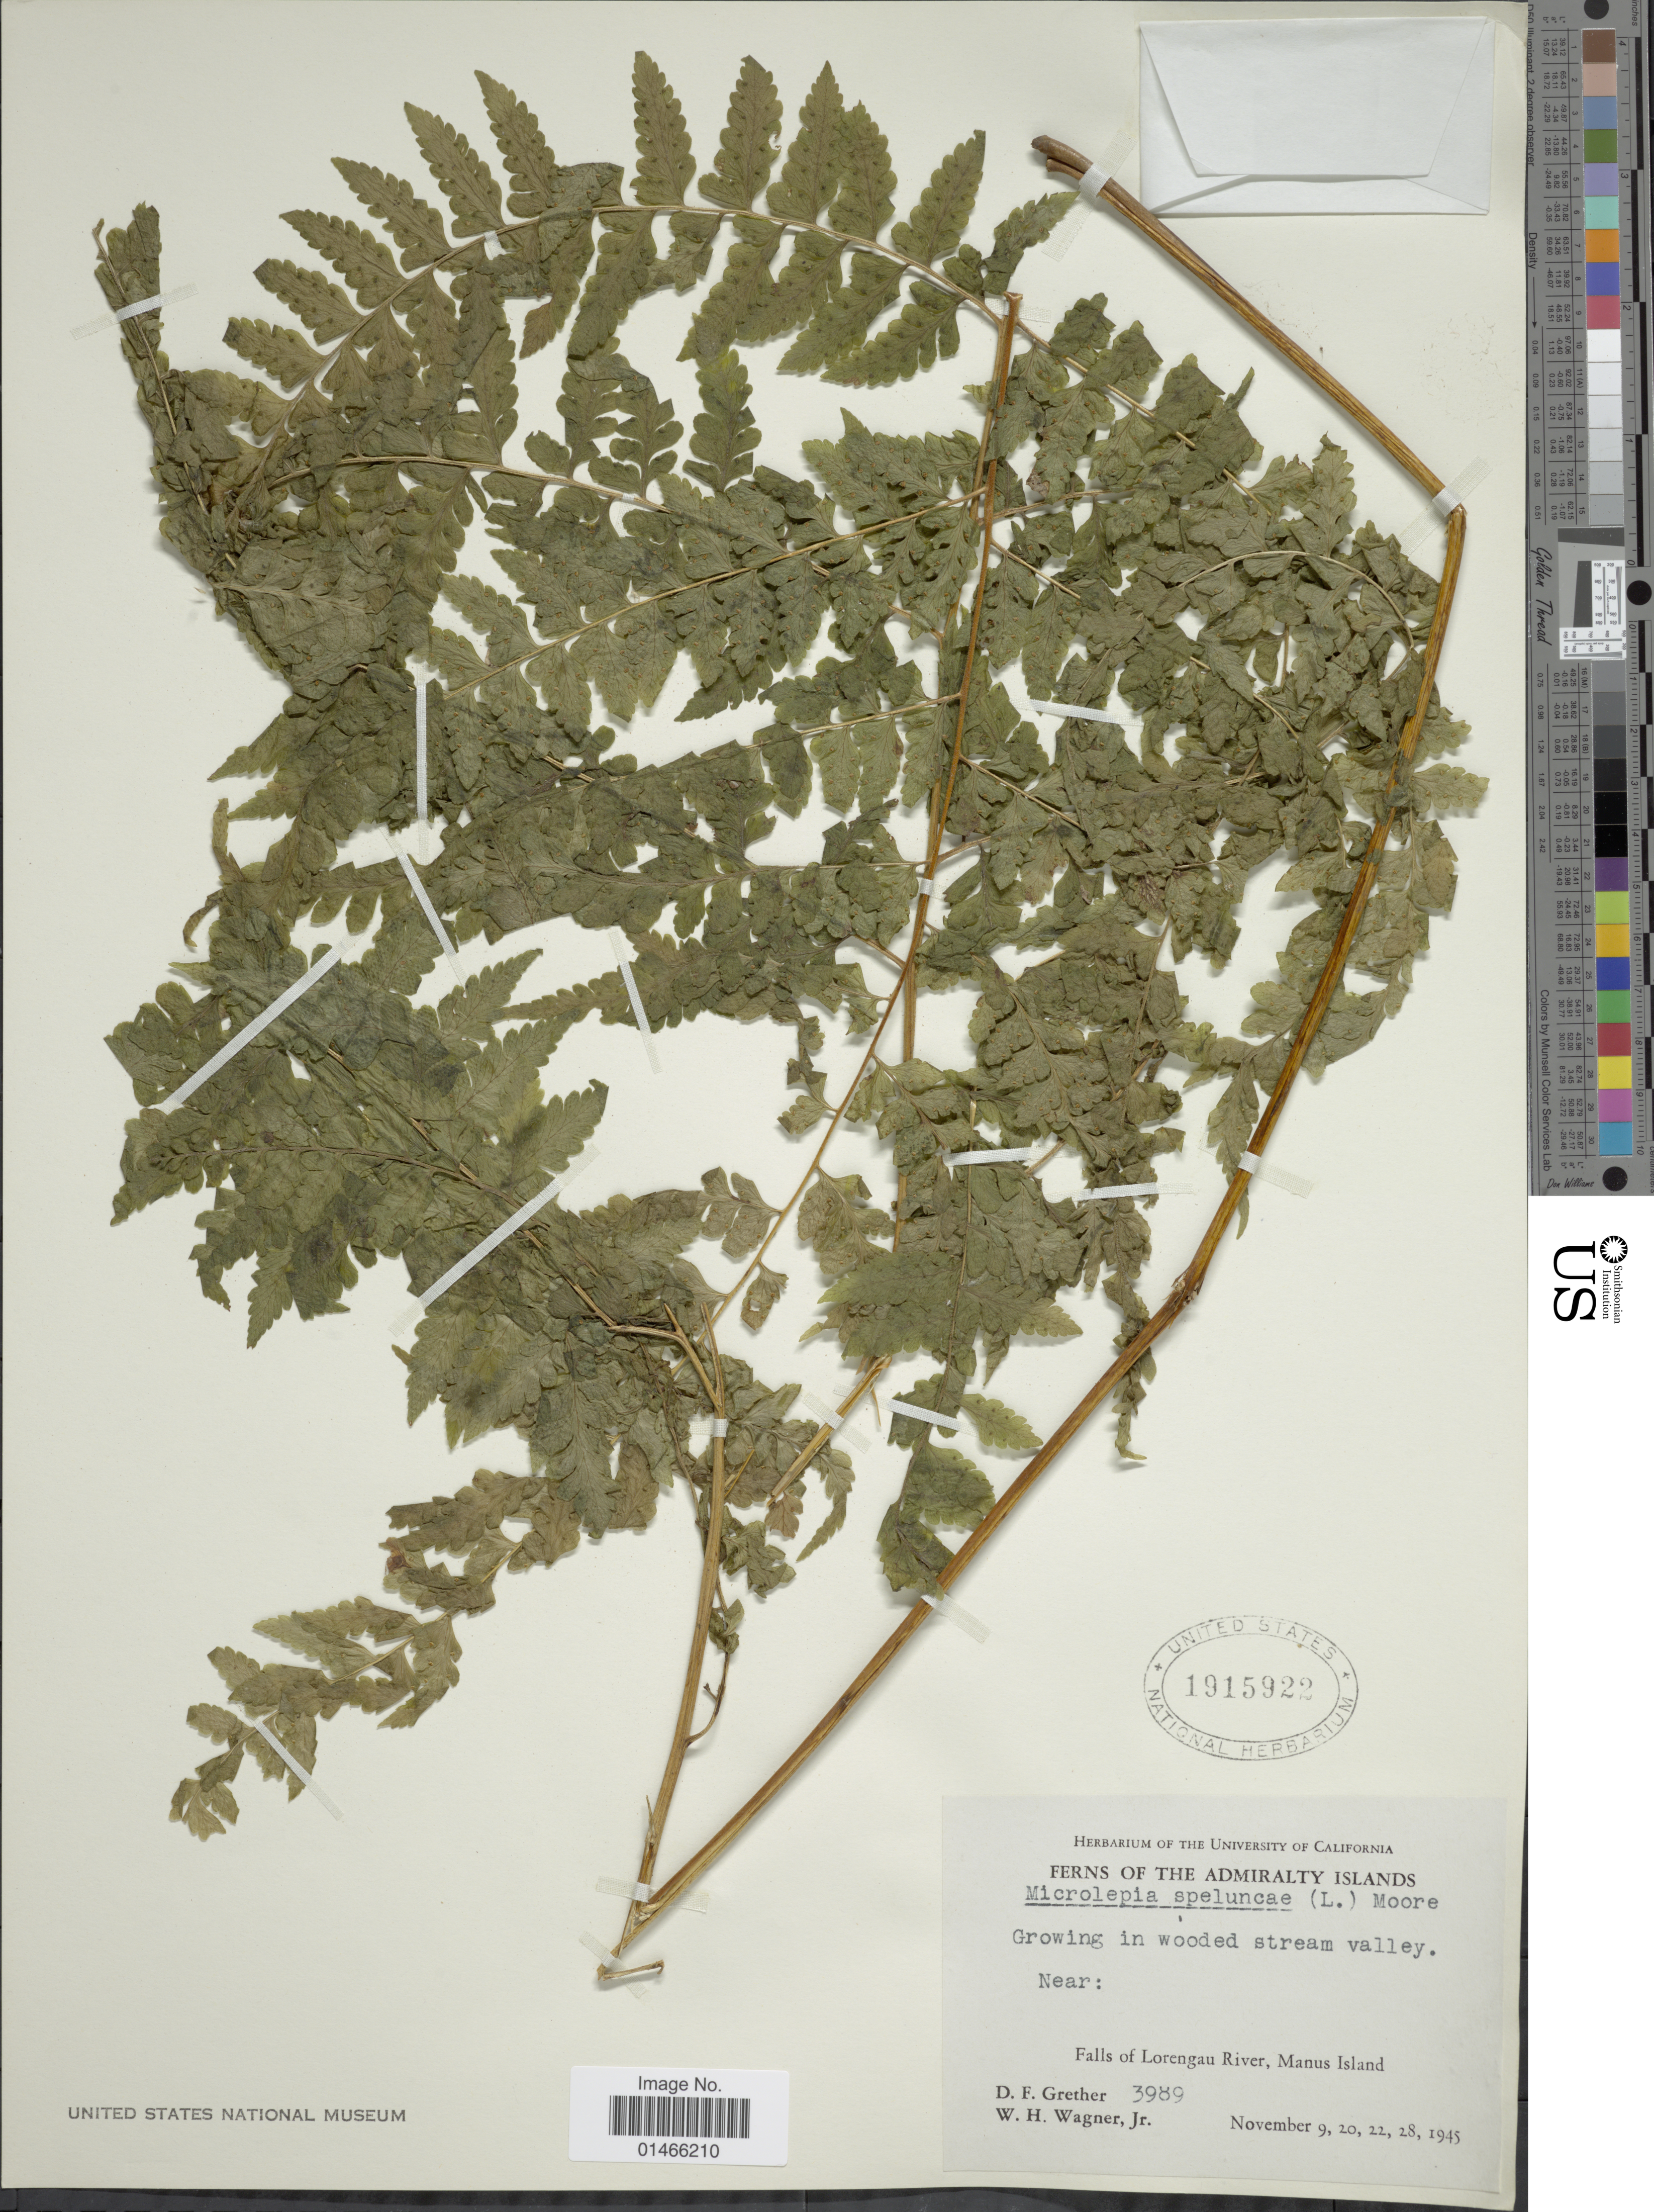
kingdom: Plantae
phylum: Tracheophyta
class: Polypodiopsida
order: Polypodiales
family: Dennstaedtiaceae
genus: Microlepia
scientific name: Microlepia pilosiuscula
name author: (Sm.) C.V. Morton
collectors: D. F. Grether & W. H. Wagner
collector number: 3989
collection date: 1945-11-09/1945-11-28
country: Papua New Guinea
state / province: Manus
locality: The Admiralty Islands. Growing in wooded stream valley. Near: Falls of Lorengau River, Manus Island.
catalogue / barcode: US 1915922